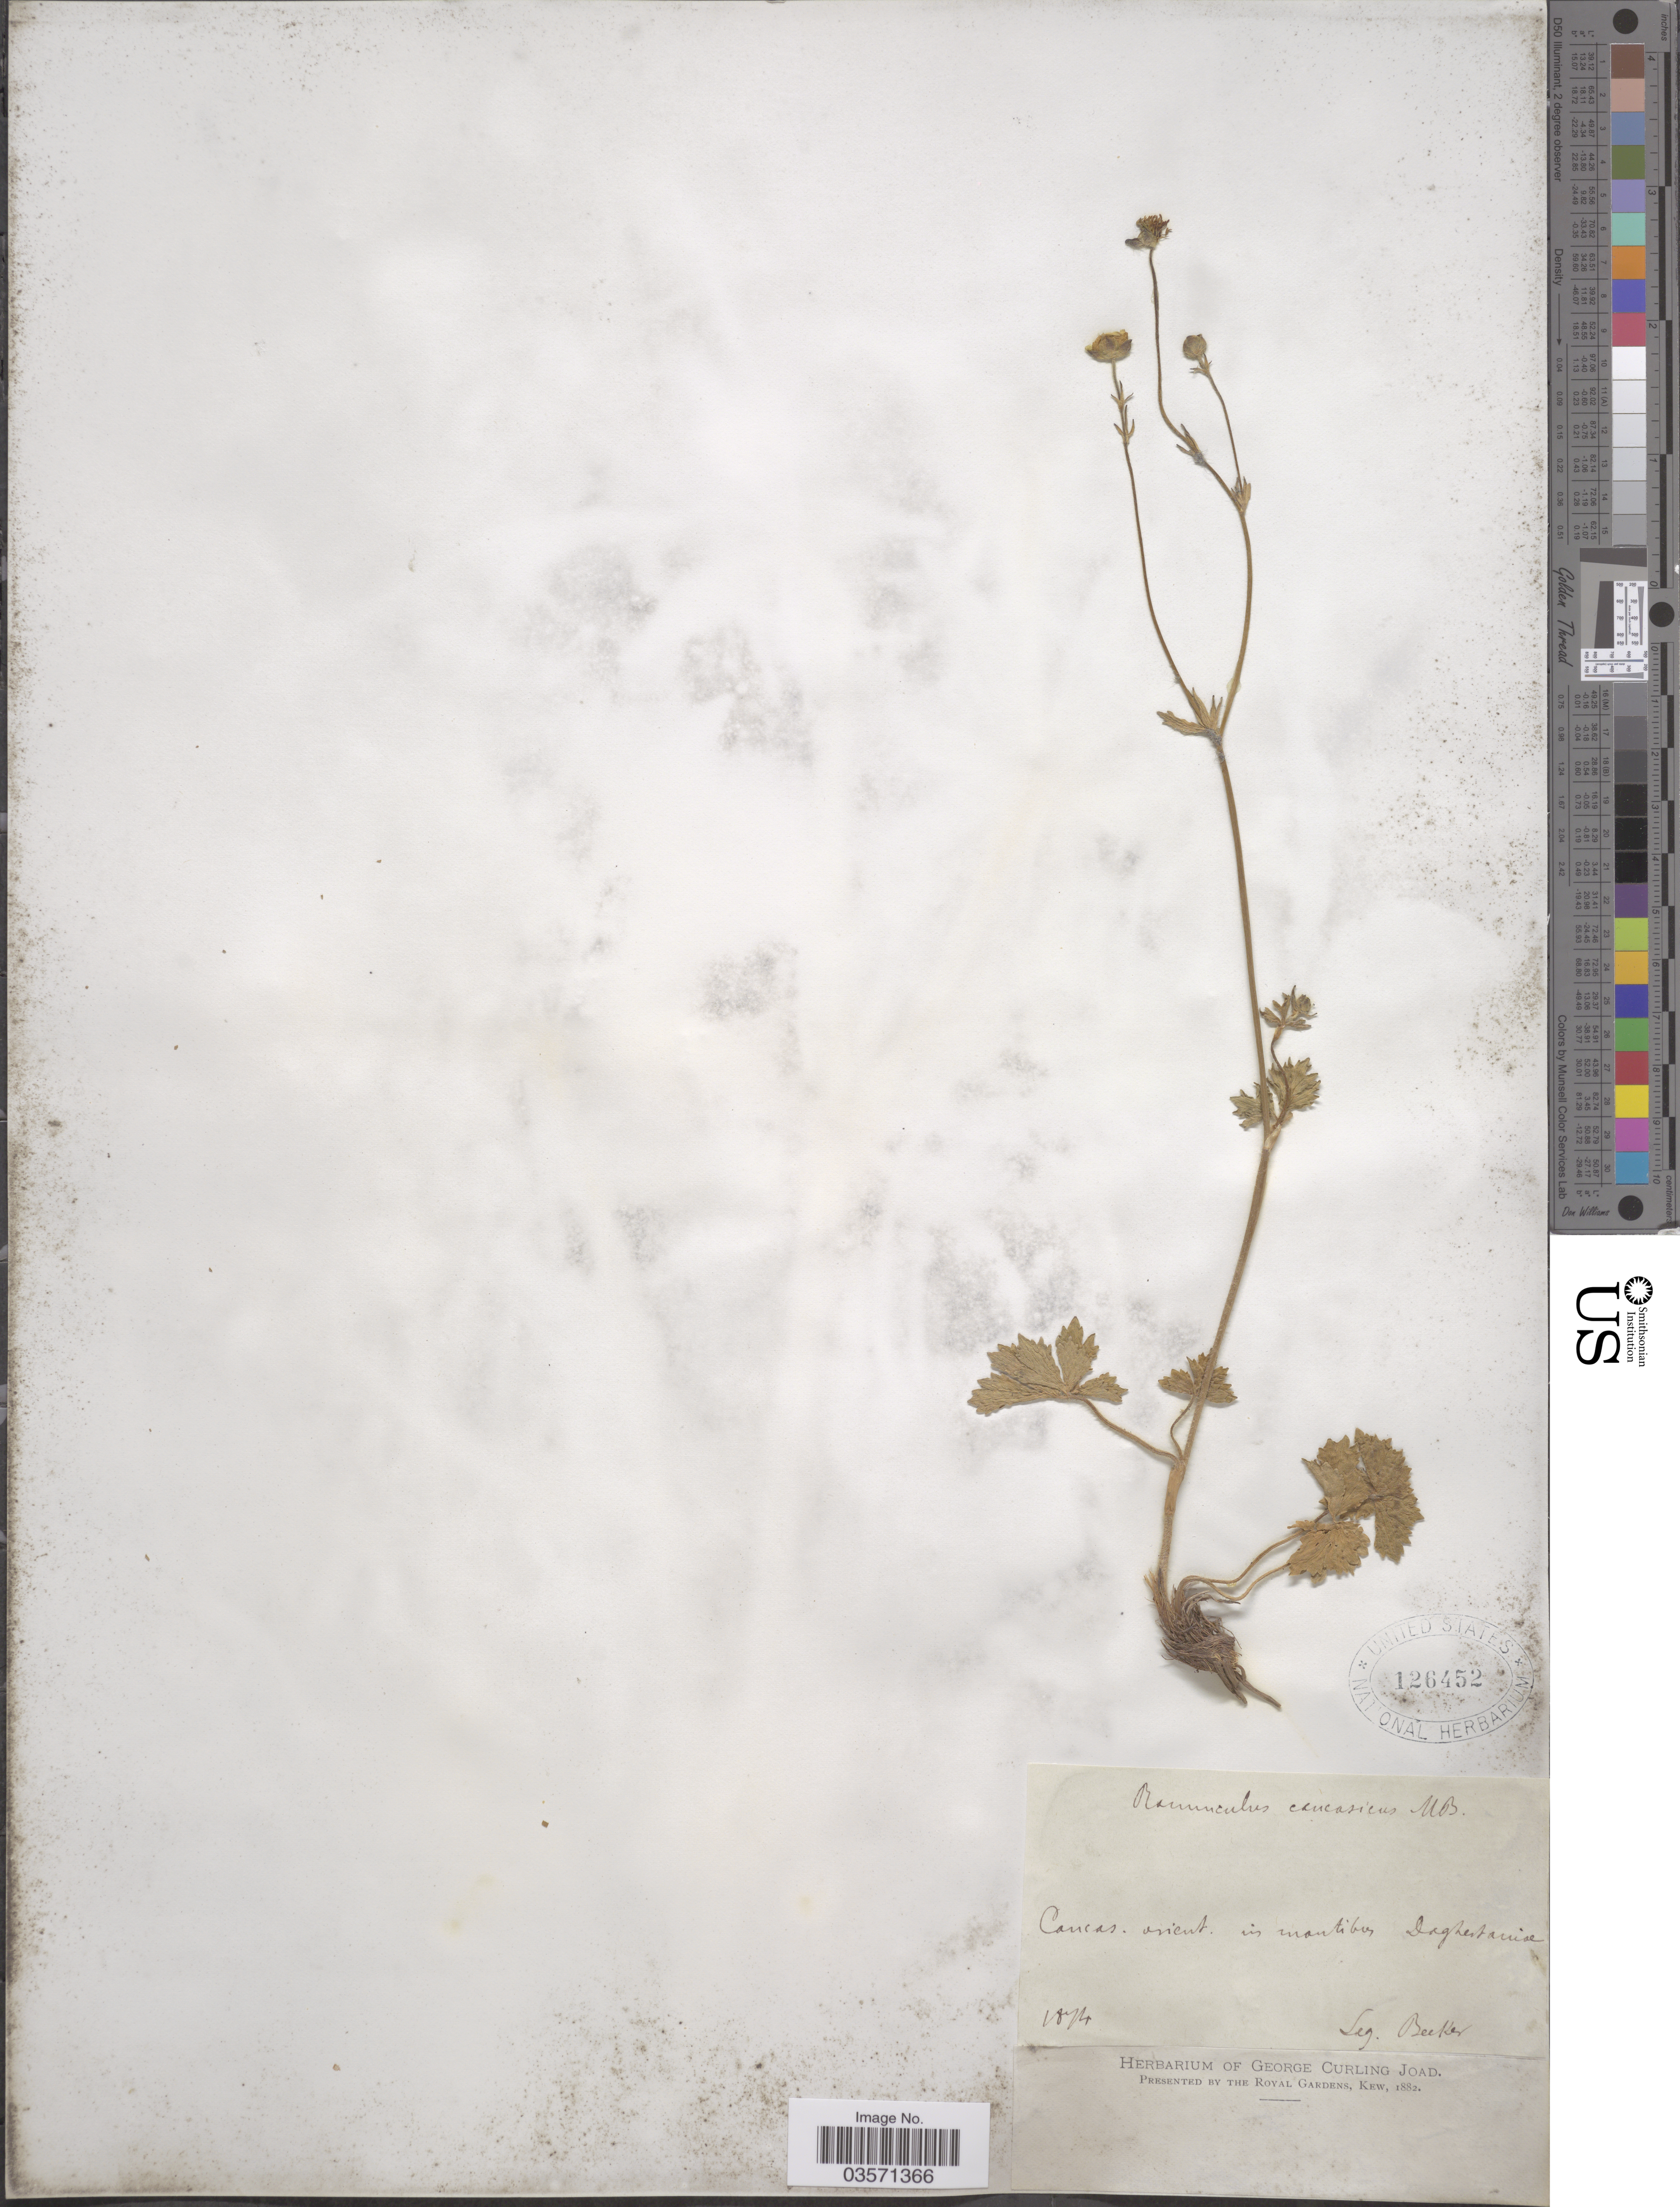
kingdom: Plantae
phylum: Tracheophyta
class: Magnoliopsida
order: Ranunculales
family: Ranunculaceae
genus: Ranunculus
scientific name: Ranunculus caucasicus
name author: M. Bieb.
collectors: -. Becker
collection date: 1874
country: Russian Federation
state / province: Dagestan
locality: Caucas. orien. in montibus Daghestaniae.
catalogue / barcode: US 126452